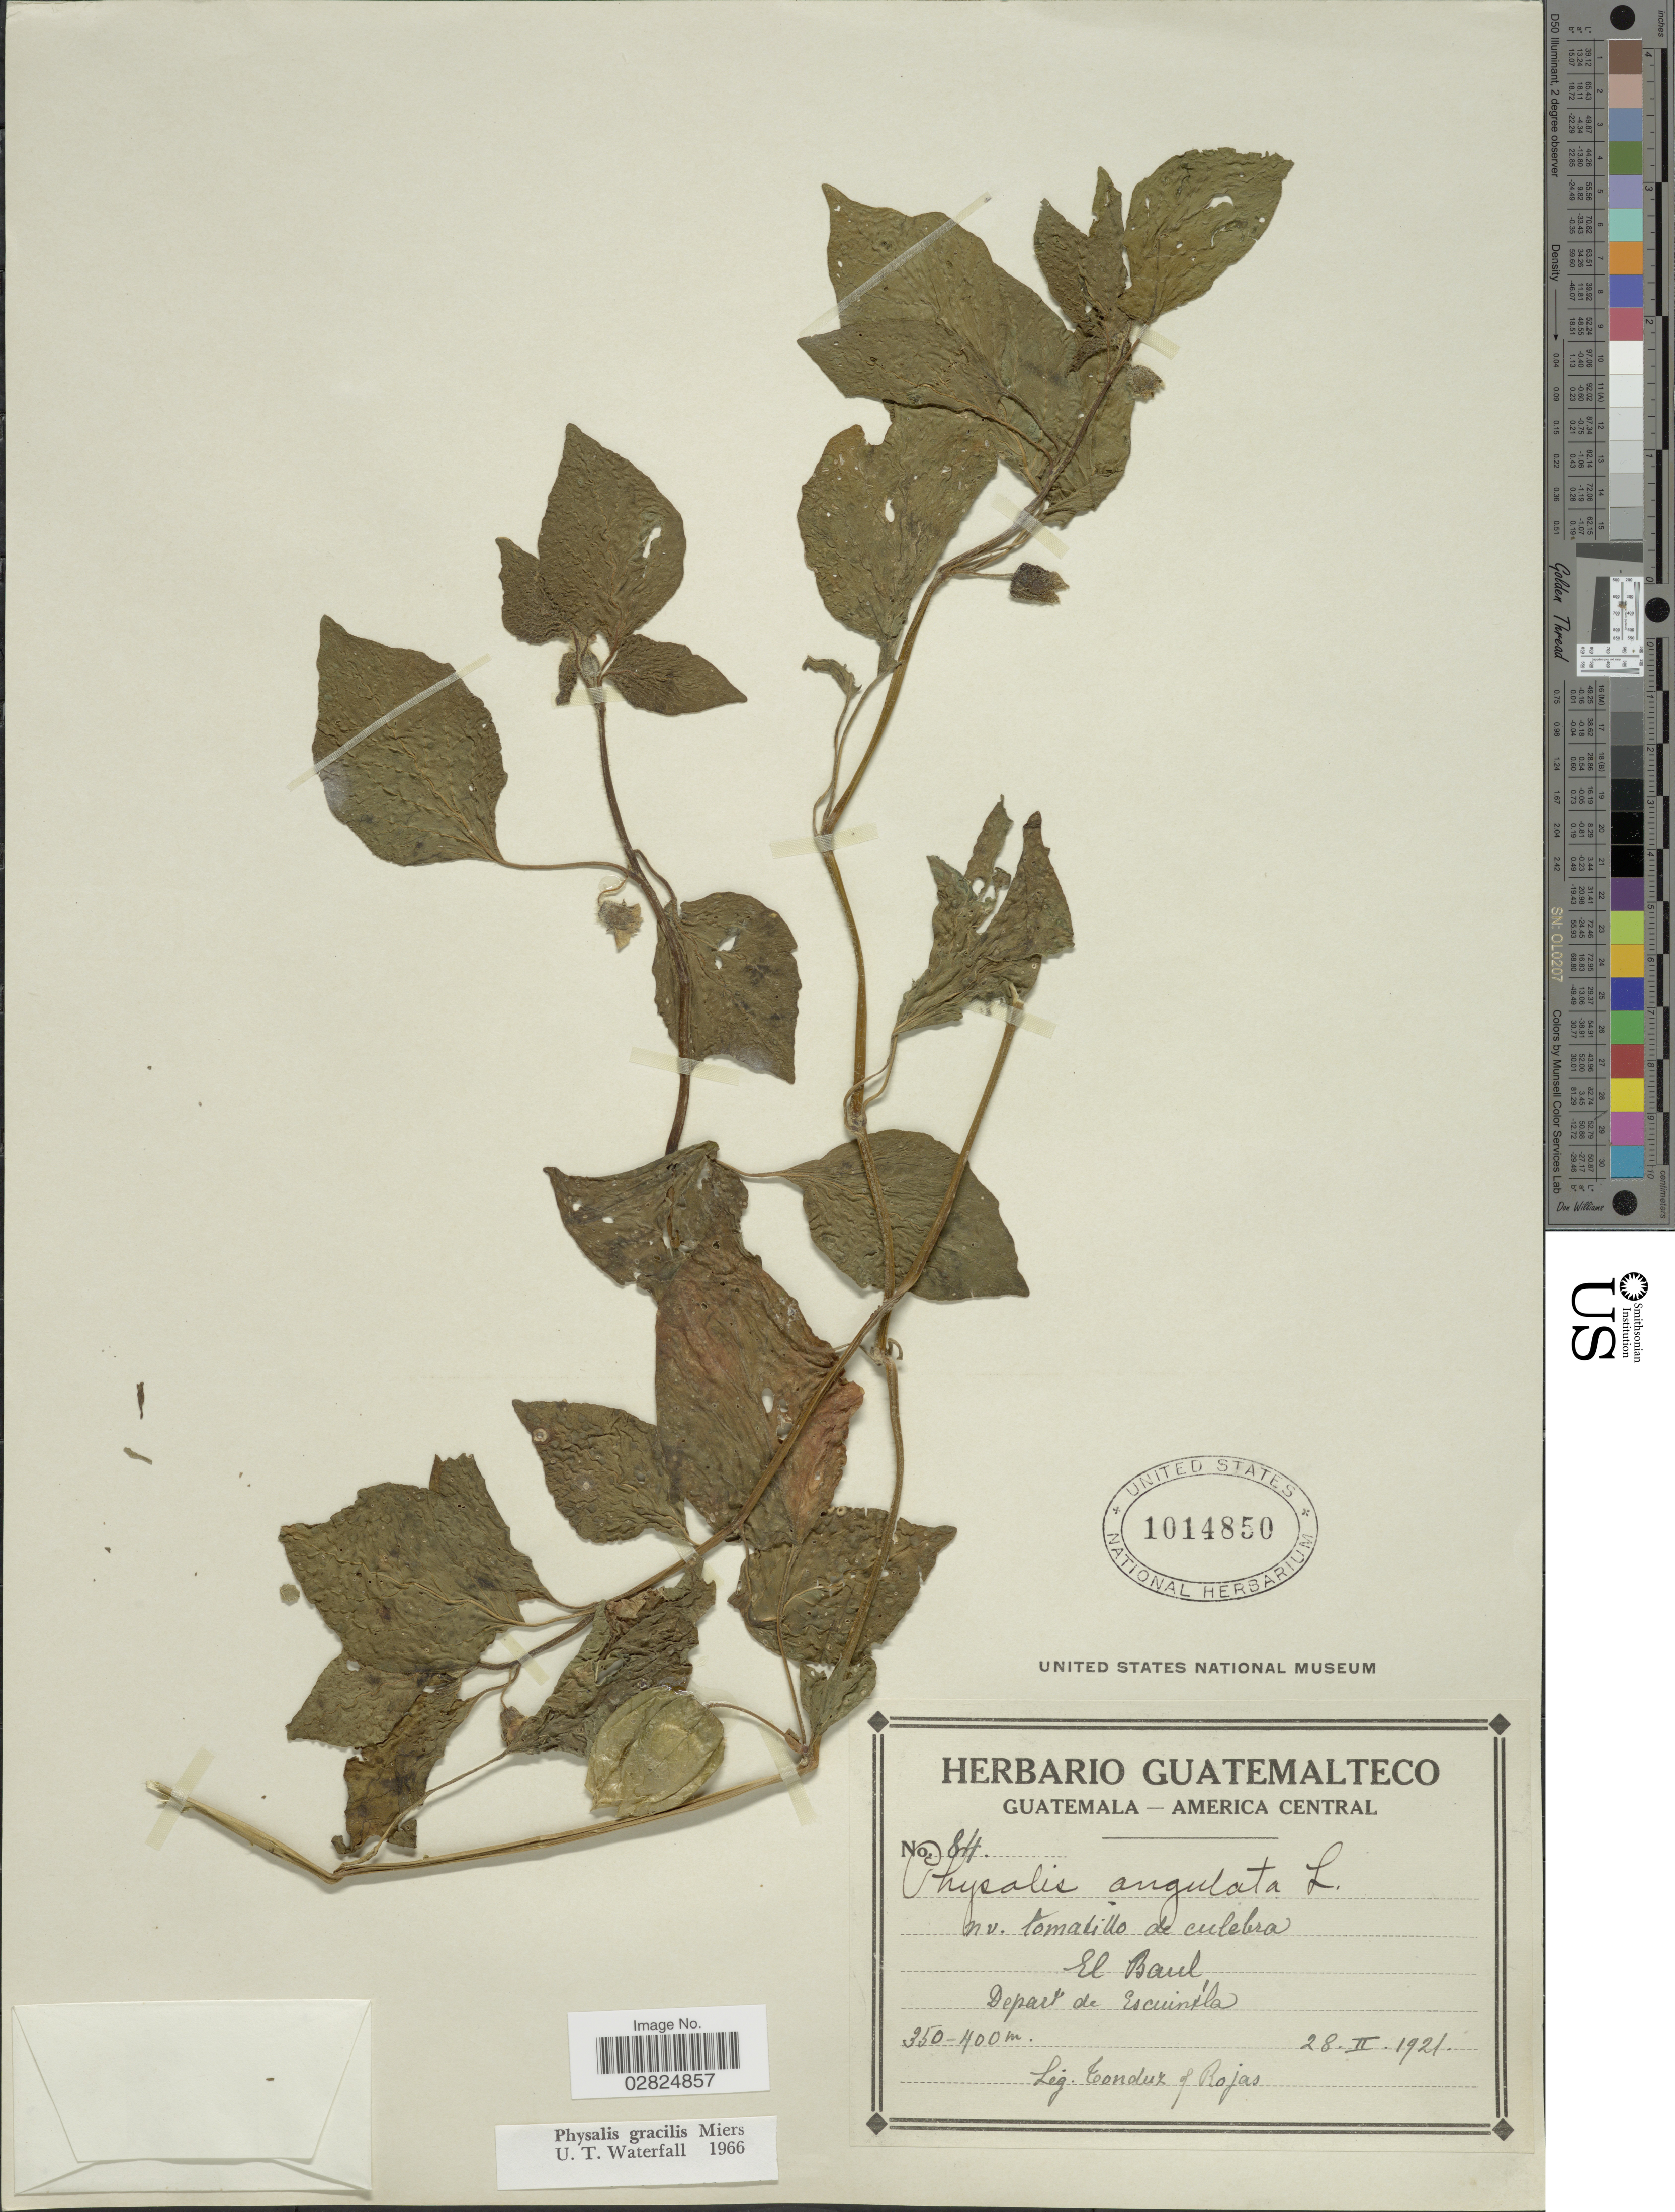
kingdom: Plantae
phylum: Tracheophyta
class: Magnoliopsida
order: Solanales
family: Solanaceae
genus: Physalis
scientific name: Physalis gracilis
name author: Miers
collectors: Tonduz & Rojas, --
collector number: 84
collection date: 1921-02-28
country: Guatemala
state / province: Escuintla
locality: El Baul. Depart de Escuintla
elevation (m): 350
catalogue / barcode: US 1014850